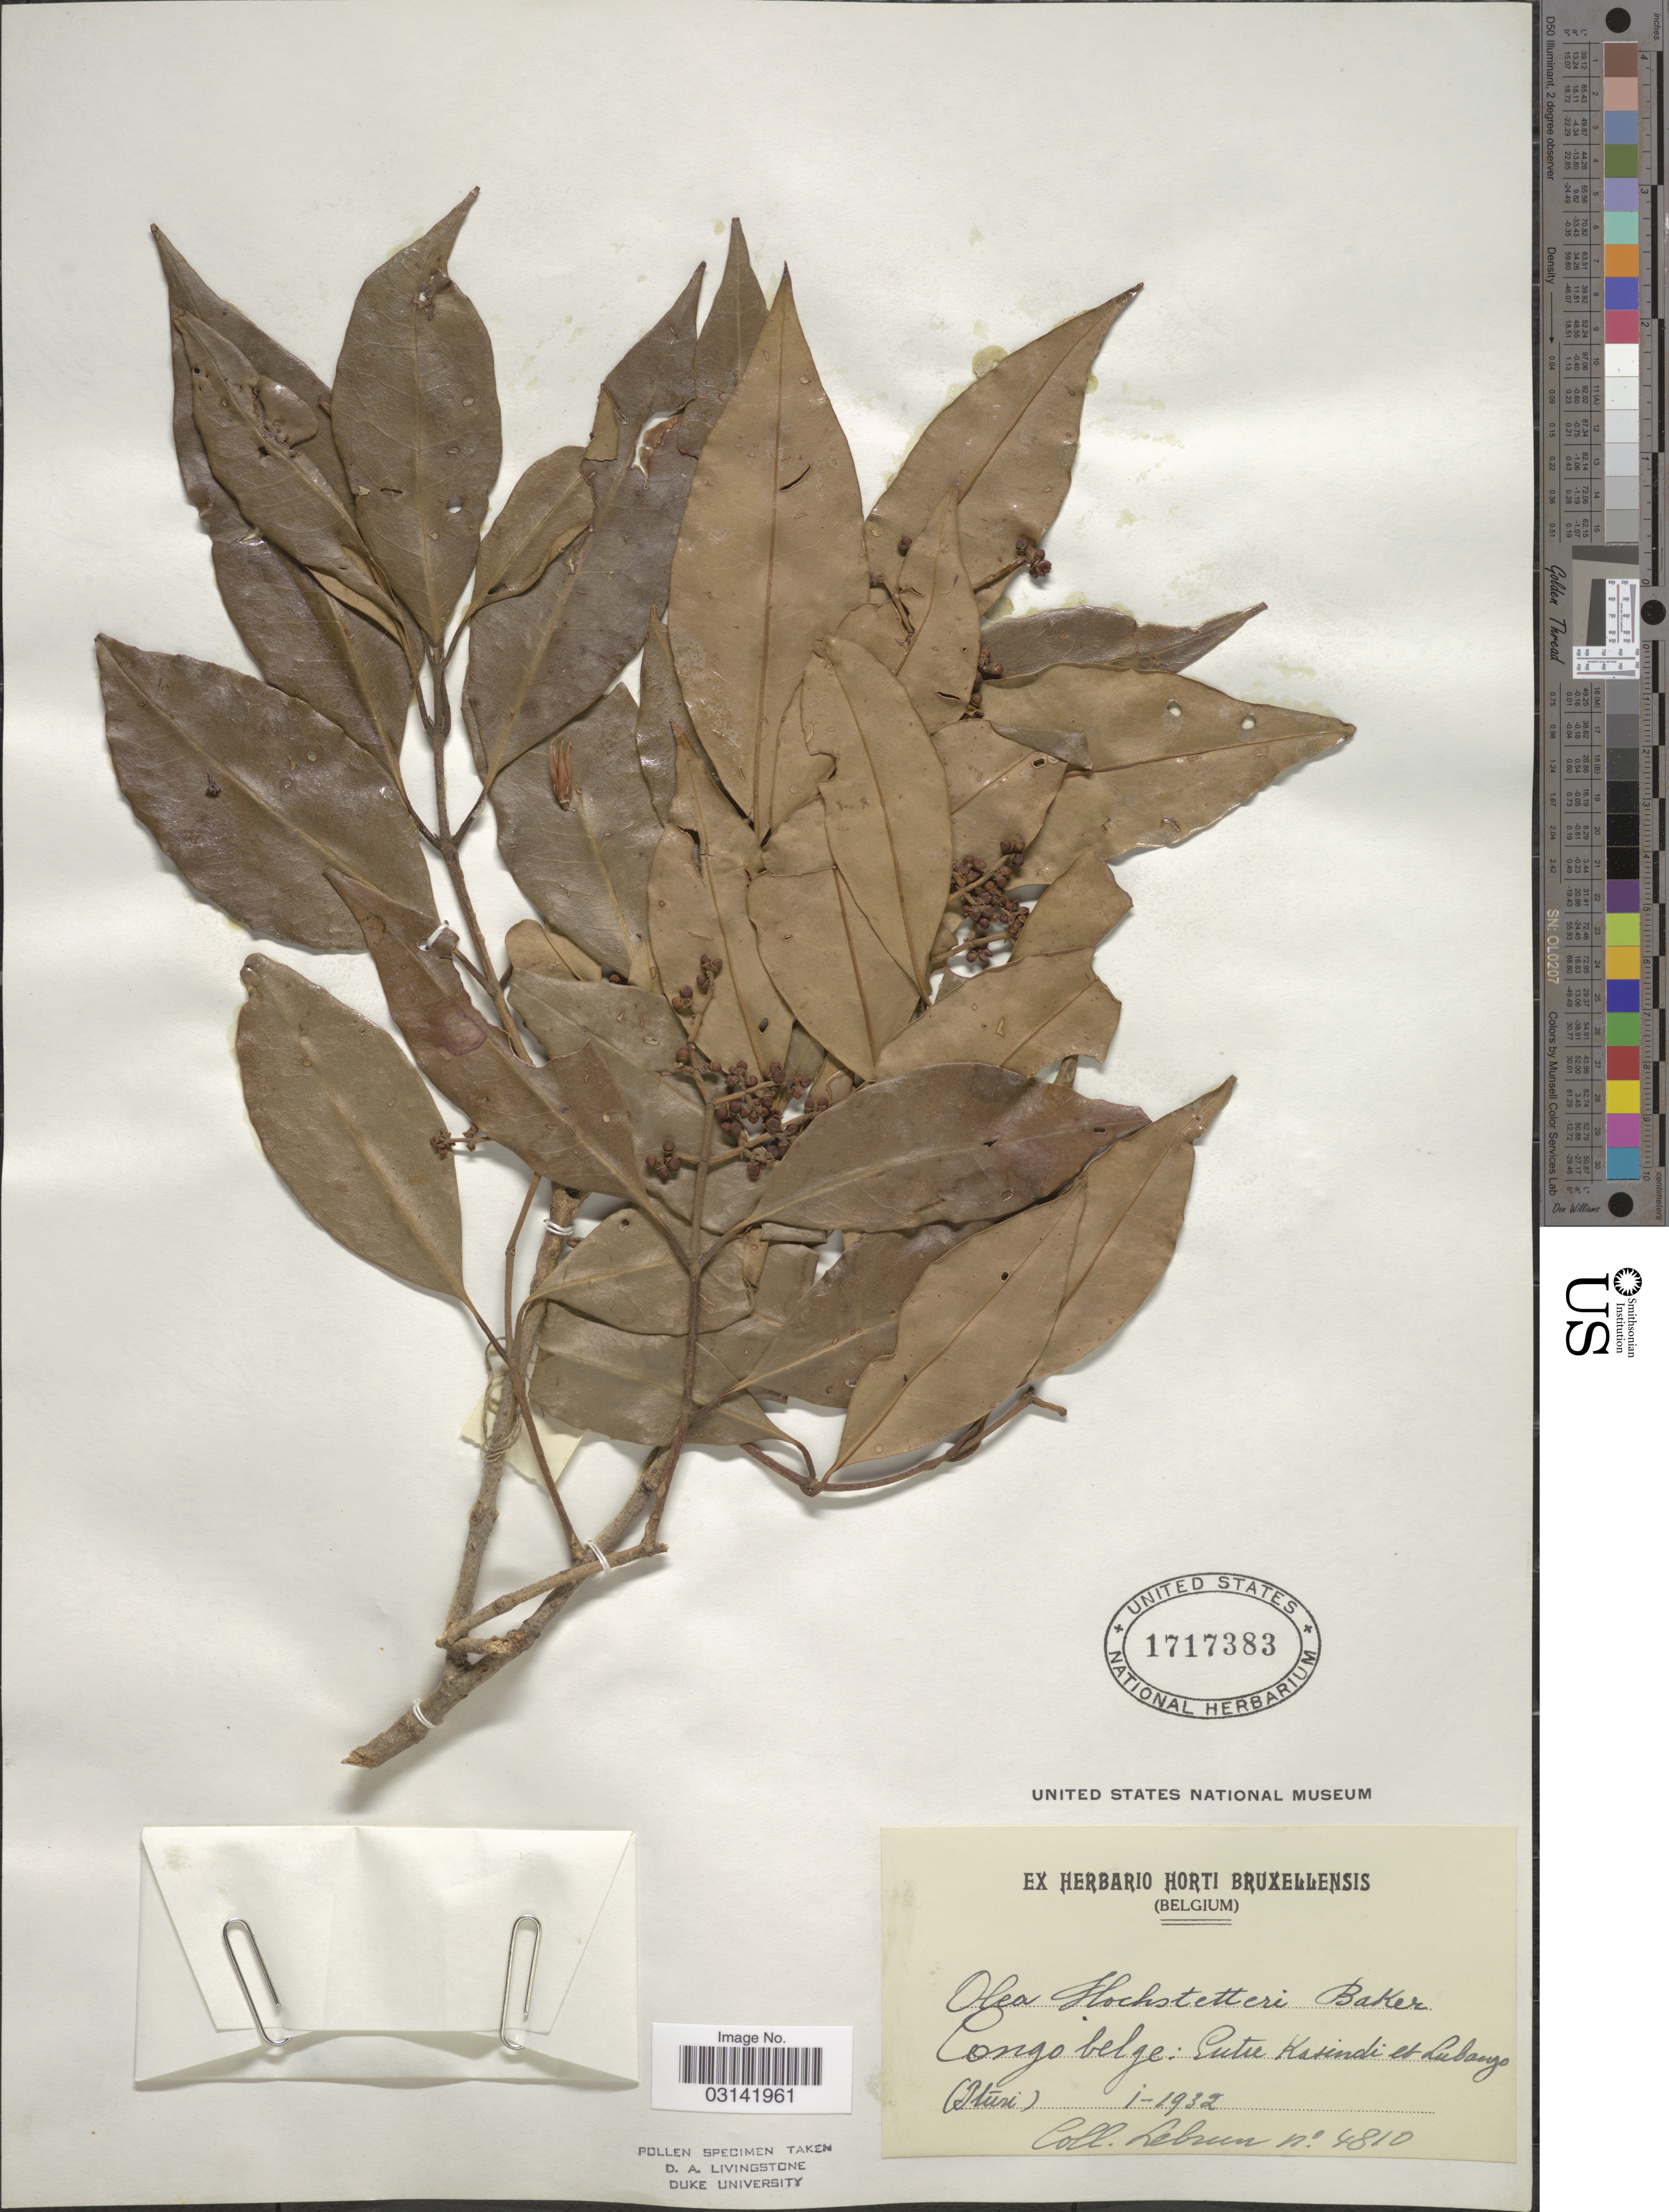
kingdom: Plantae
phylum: Tracheophyta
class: Magnoliopsida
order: Lamiales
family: Oleaceae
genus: Olea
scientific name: Olea hochstetteri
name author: Baker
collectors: J.A. Lebrun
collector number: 4810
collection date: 1932-01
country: Congo, Democratic Republic of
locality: Congo belge: Entre Kasindi et Lubango (Ituri).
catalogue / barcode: US 1717383